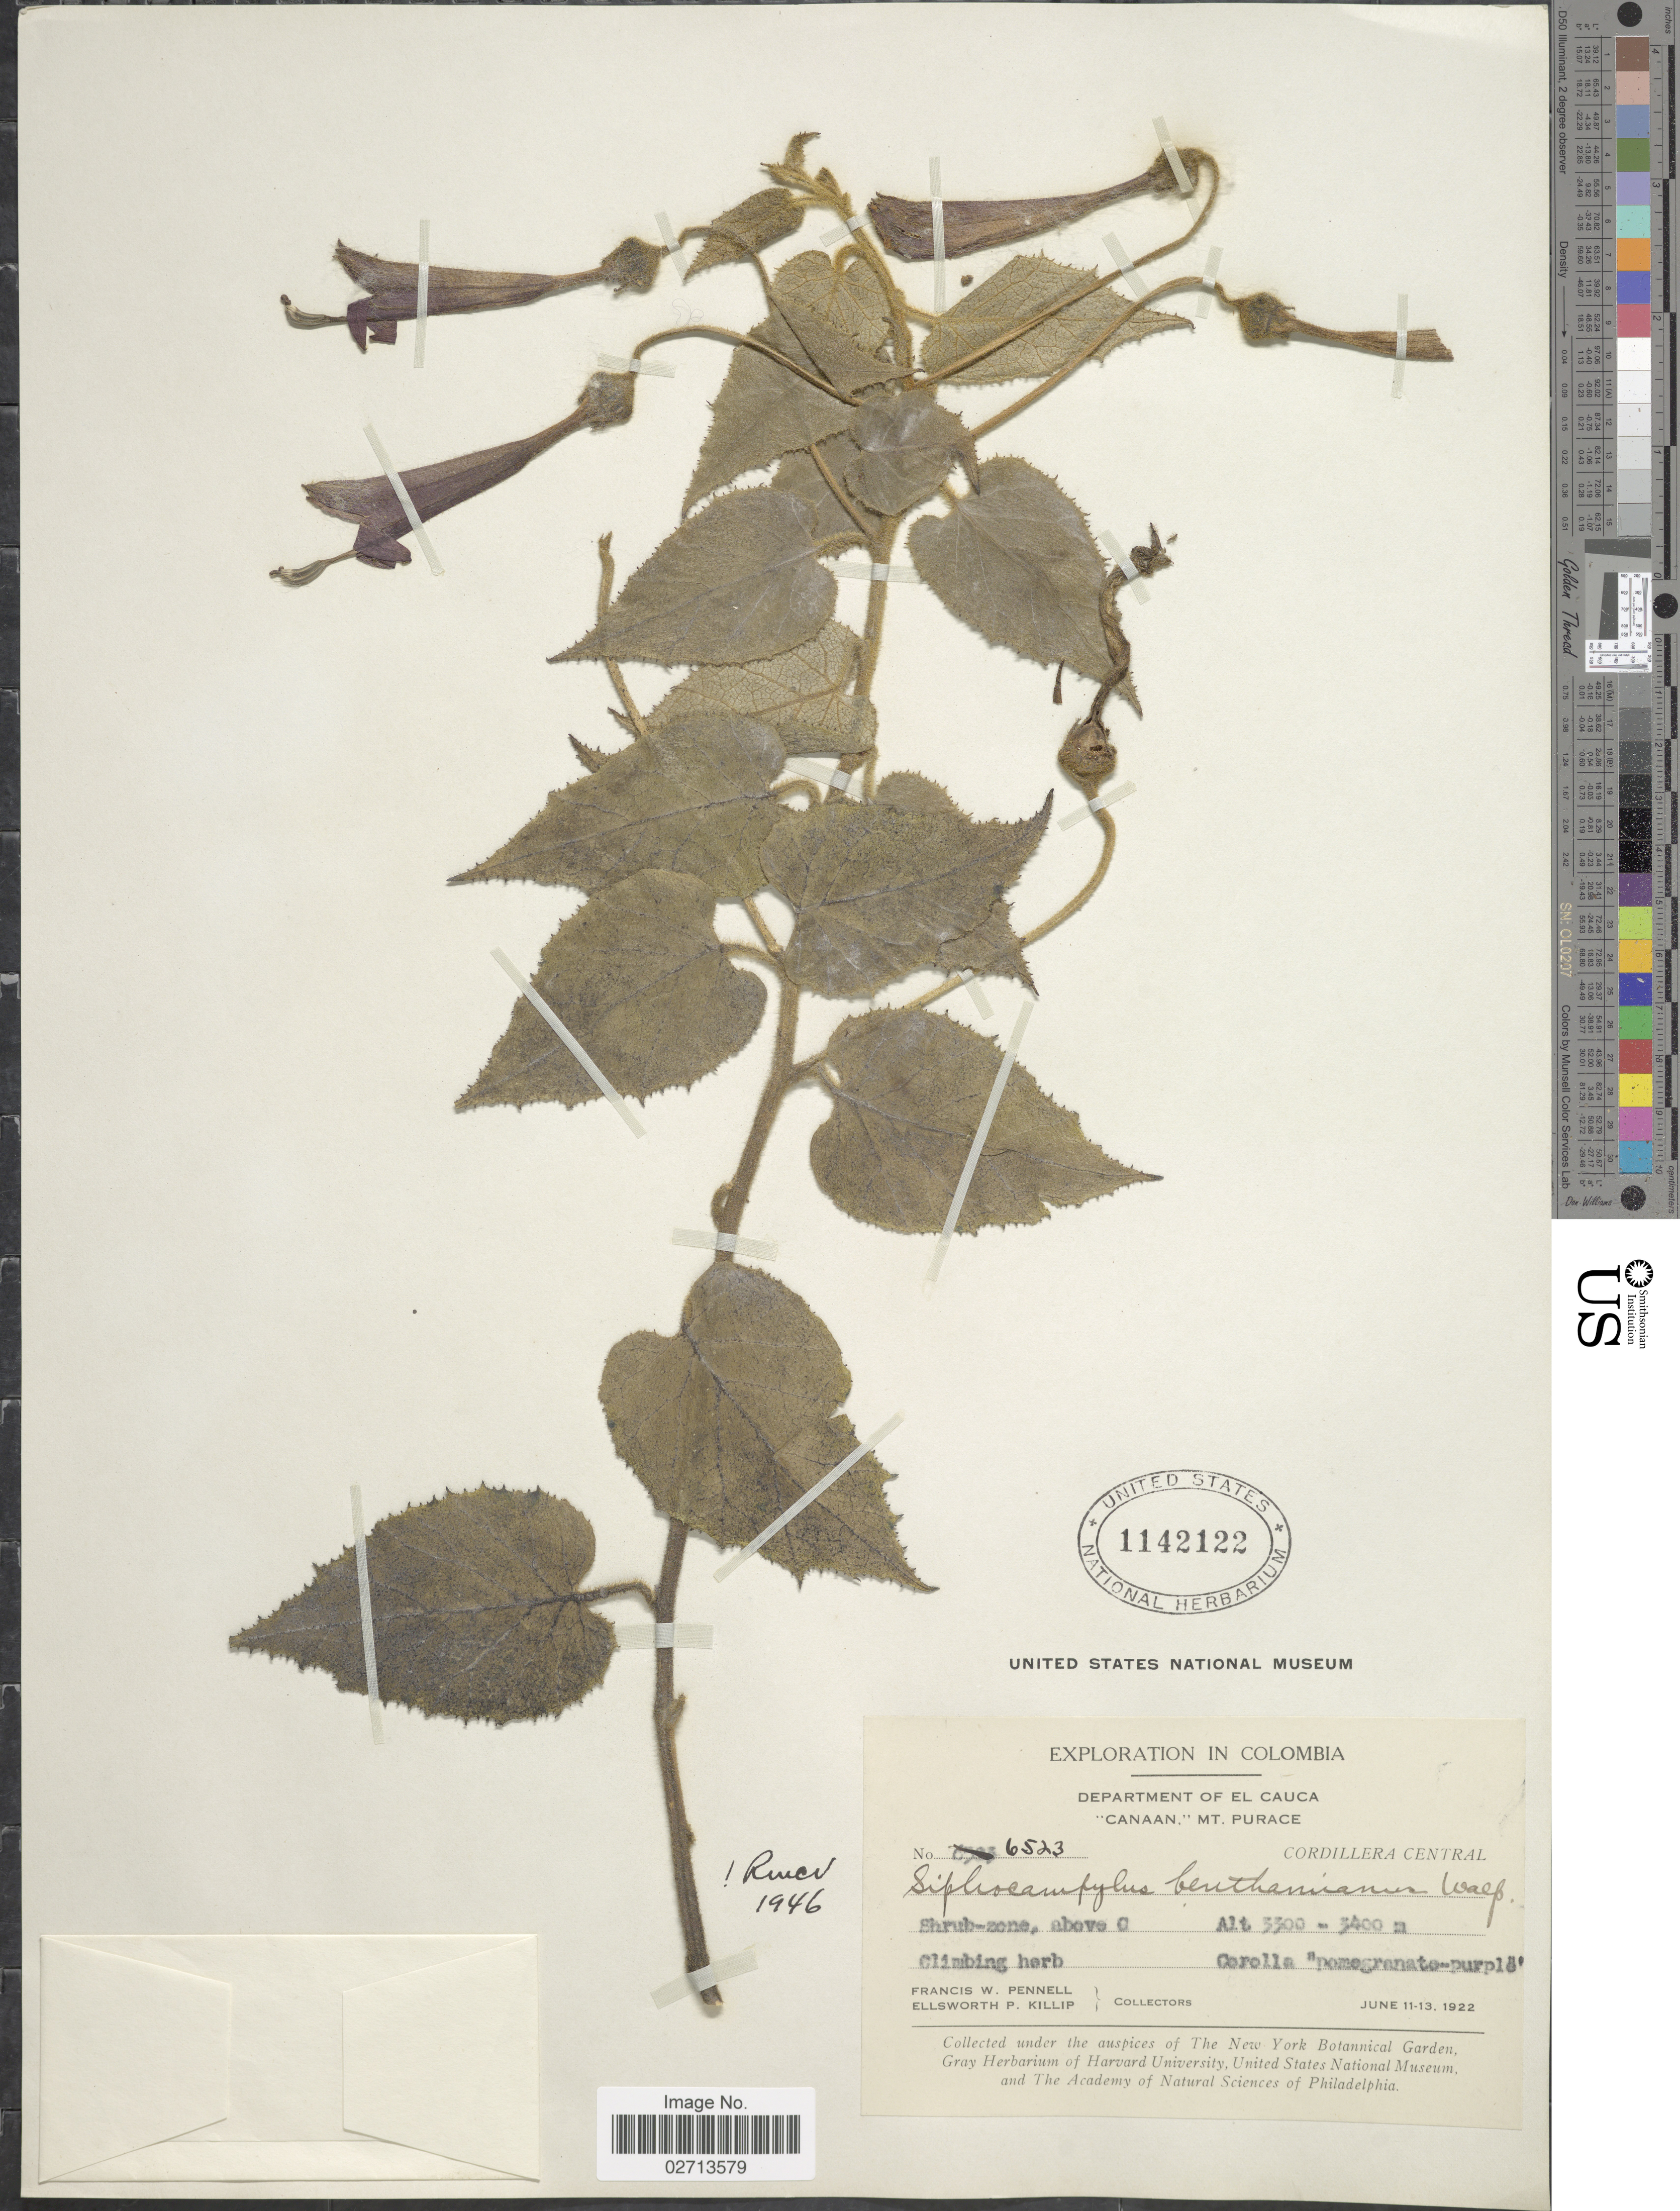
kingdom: Plantae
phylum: Tracheophyta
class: Magnoliopsida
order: Asterales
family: Campanulaceae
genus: Siphocampylus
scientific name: Siphocampylus benthamianus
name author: Walp.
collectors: F. W. Pennell & E. P. Killip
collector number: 6523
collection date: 1922-06-11/1922-06-13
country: Colombia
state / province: Cauca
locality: Canaan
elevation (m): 3300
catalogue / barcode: US 1142122